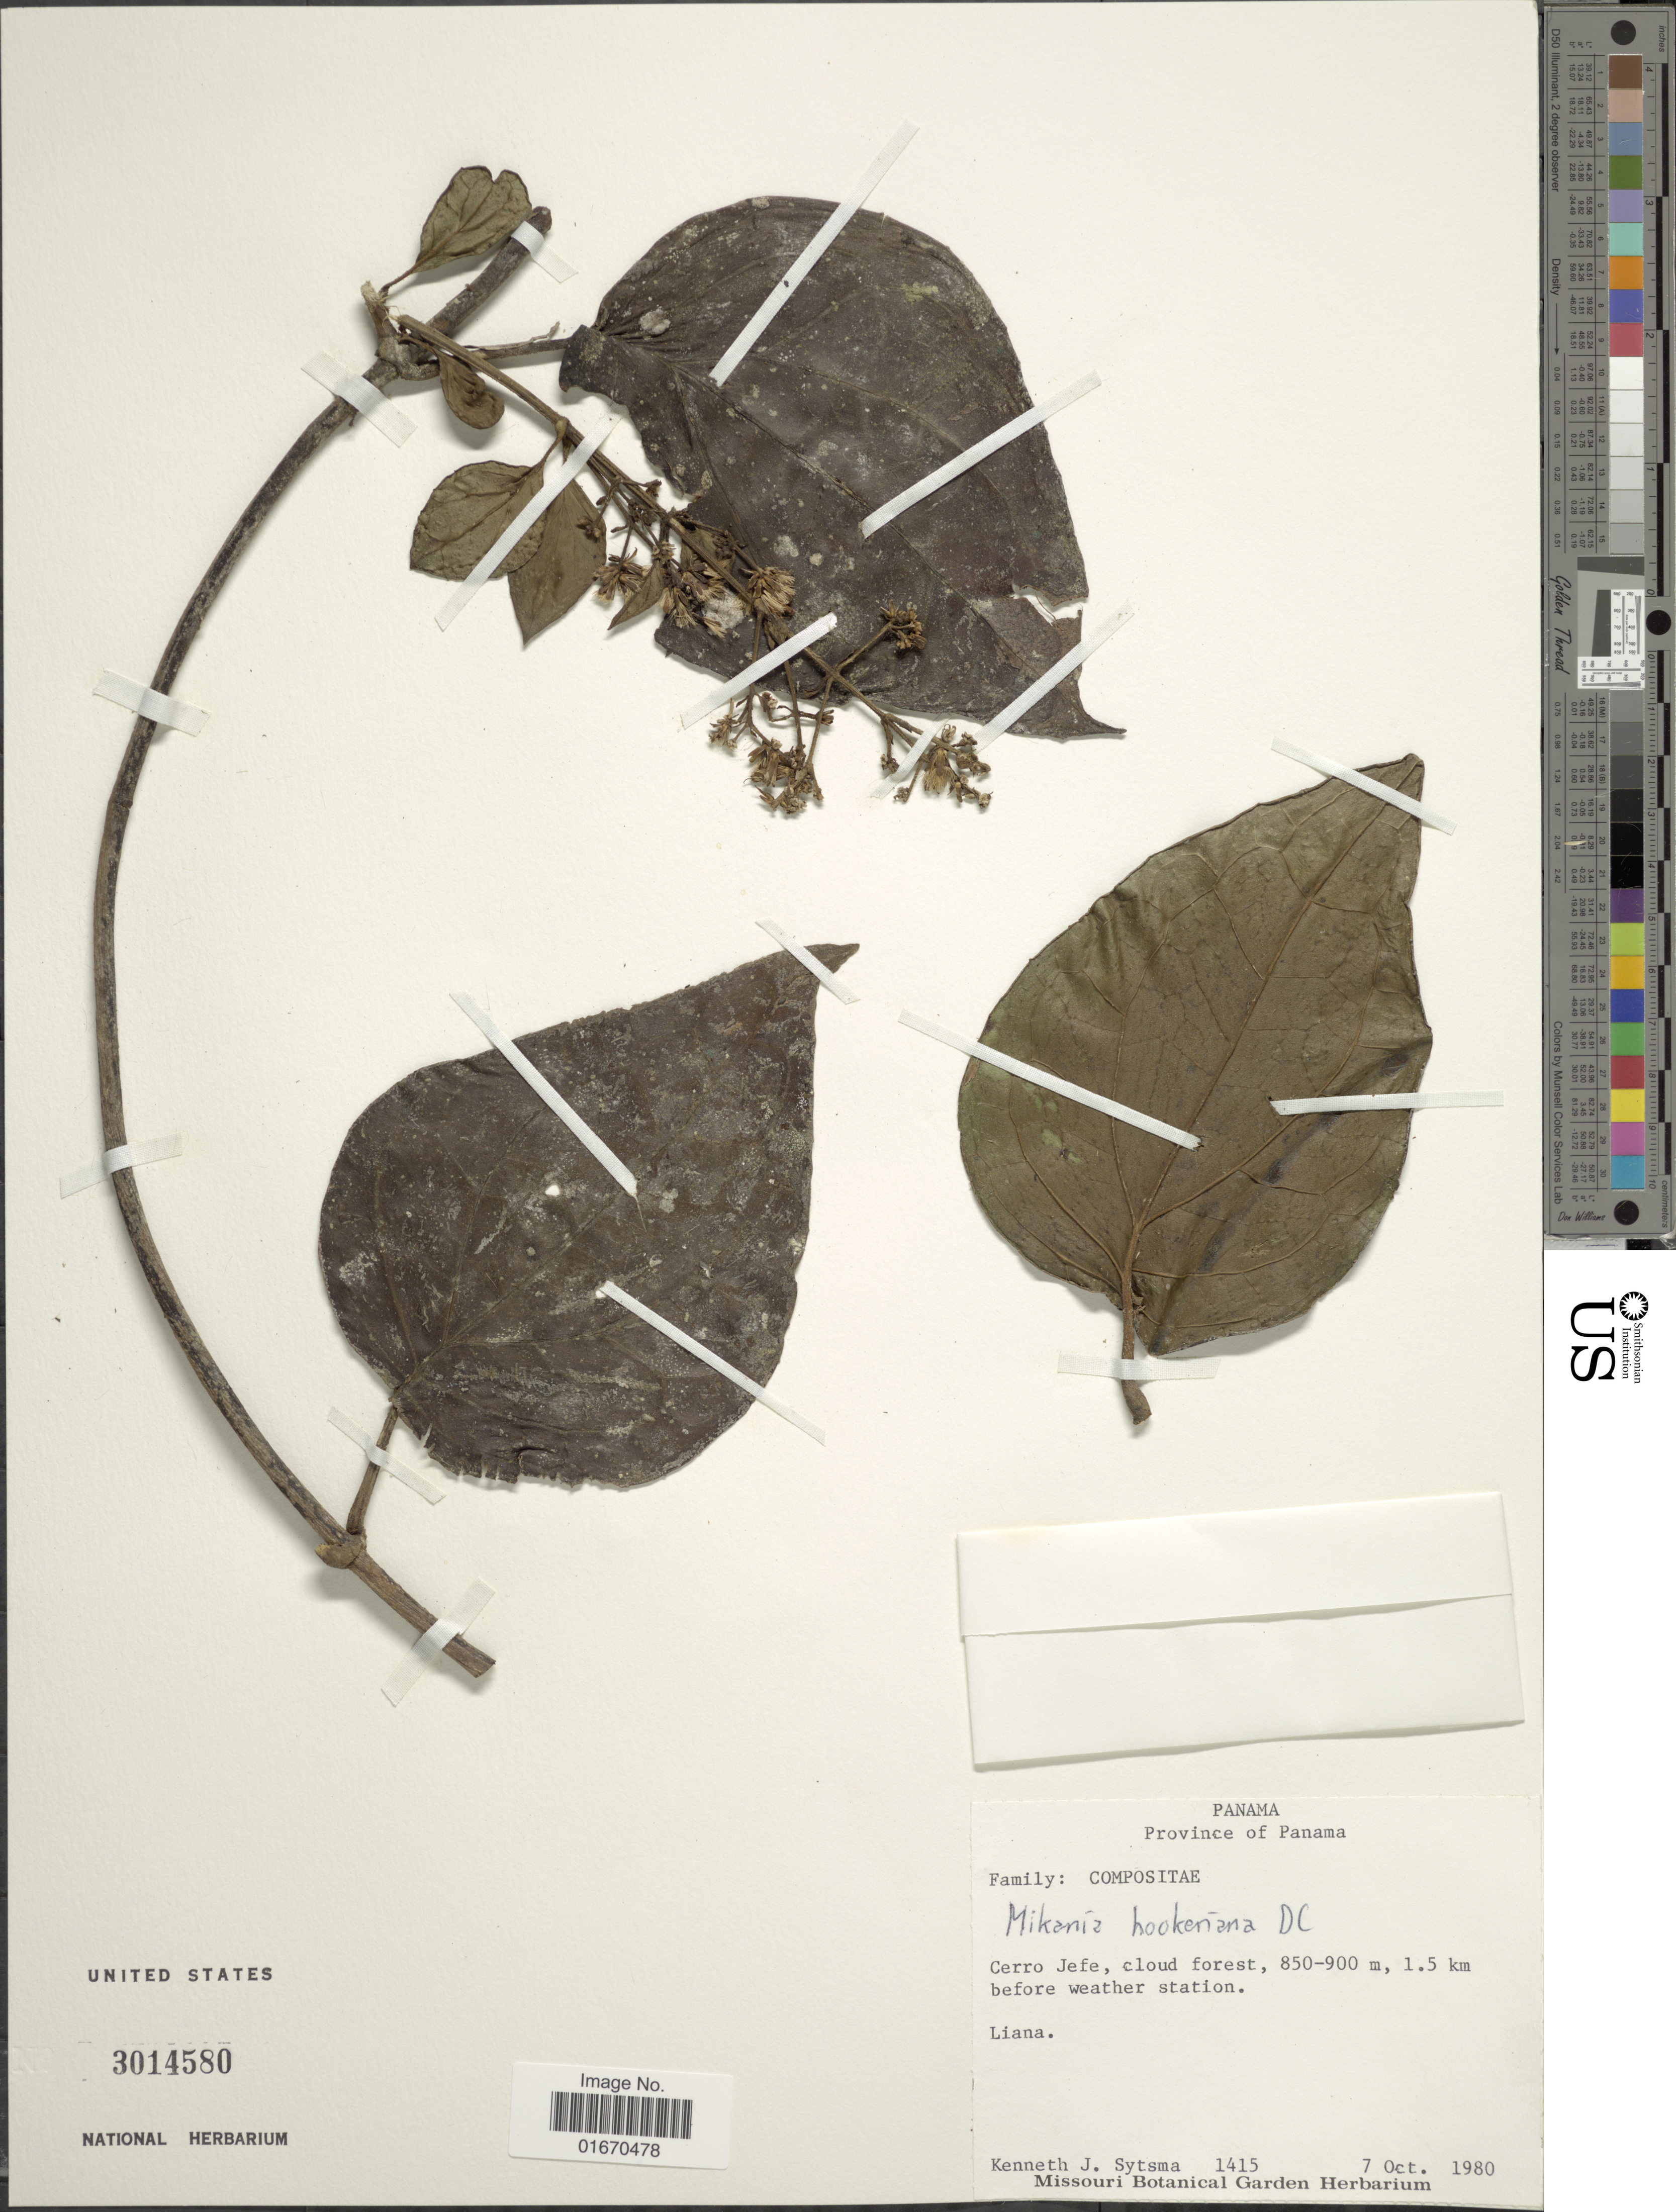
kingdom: Plantae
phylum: Tracheophyta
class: Magnoliopsida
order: Asterales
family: Asteraceae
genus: Mikania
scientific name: Mikania hookeriana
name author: DC.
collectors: K. J. Sytsma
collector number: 1415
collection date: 1980-10-07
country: Panama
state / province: Panamá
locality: Cerro Jefe, 1.5 km before weather station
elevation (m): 850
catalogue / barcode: US 3014580